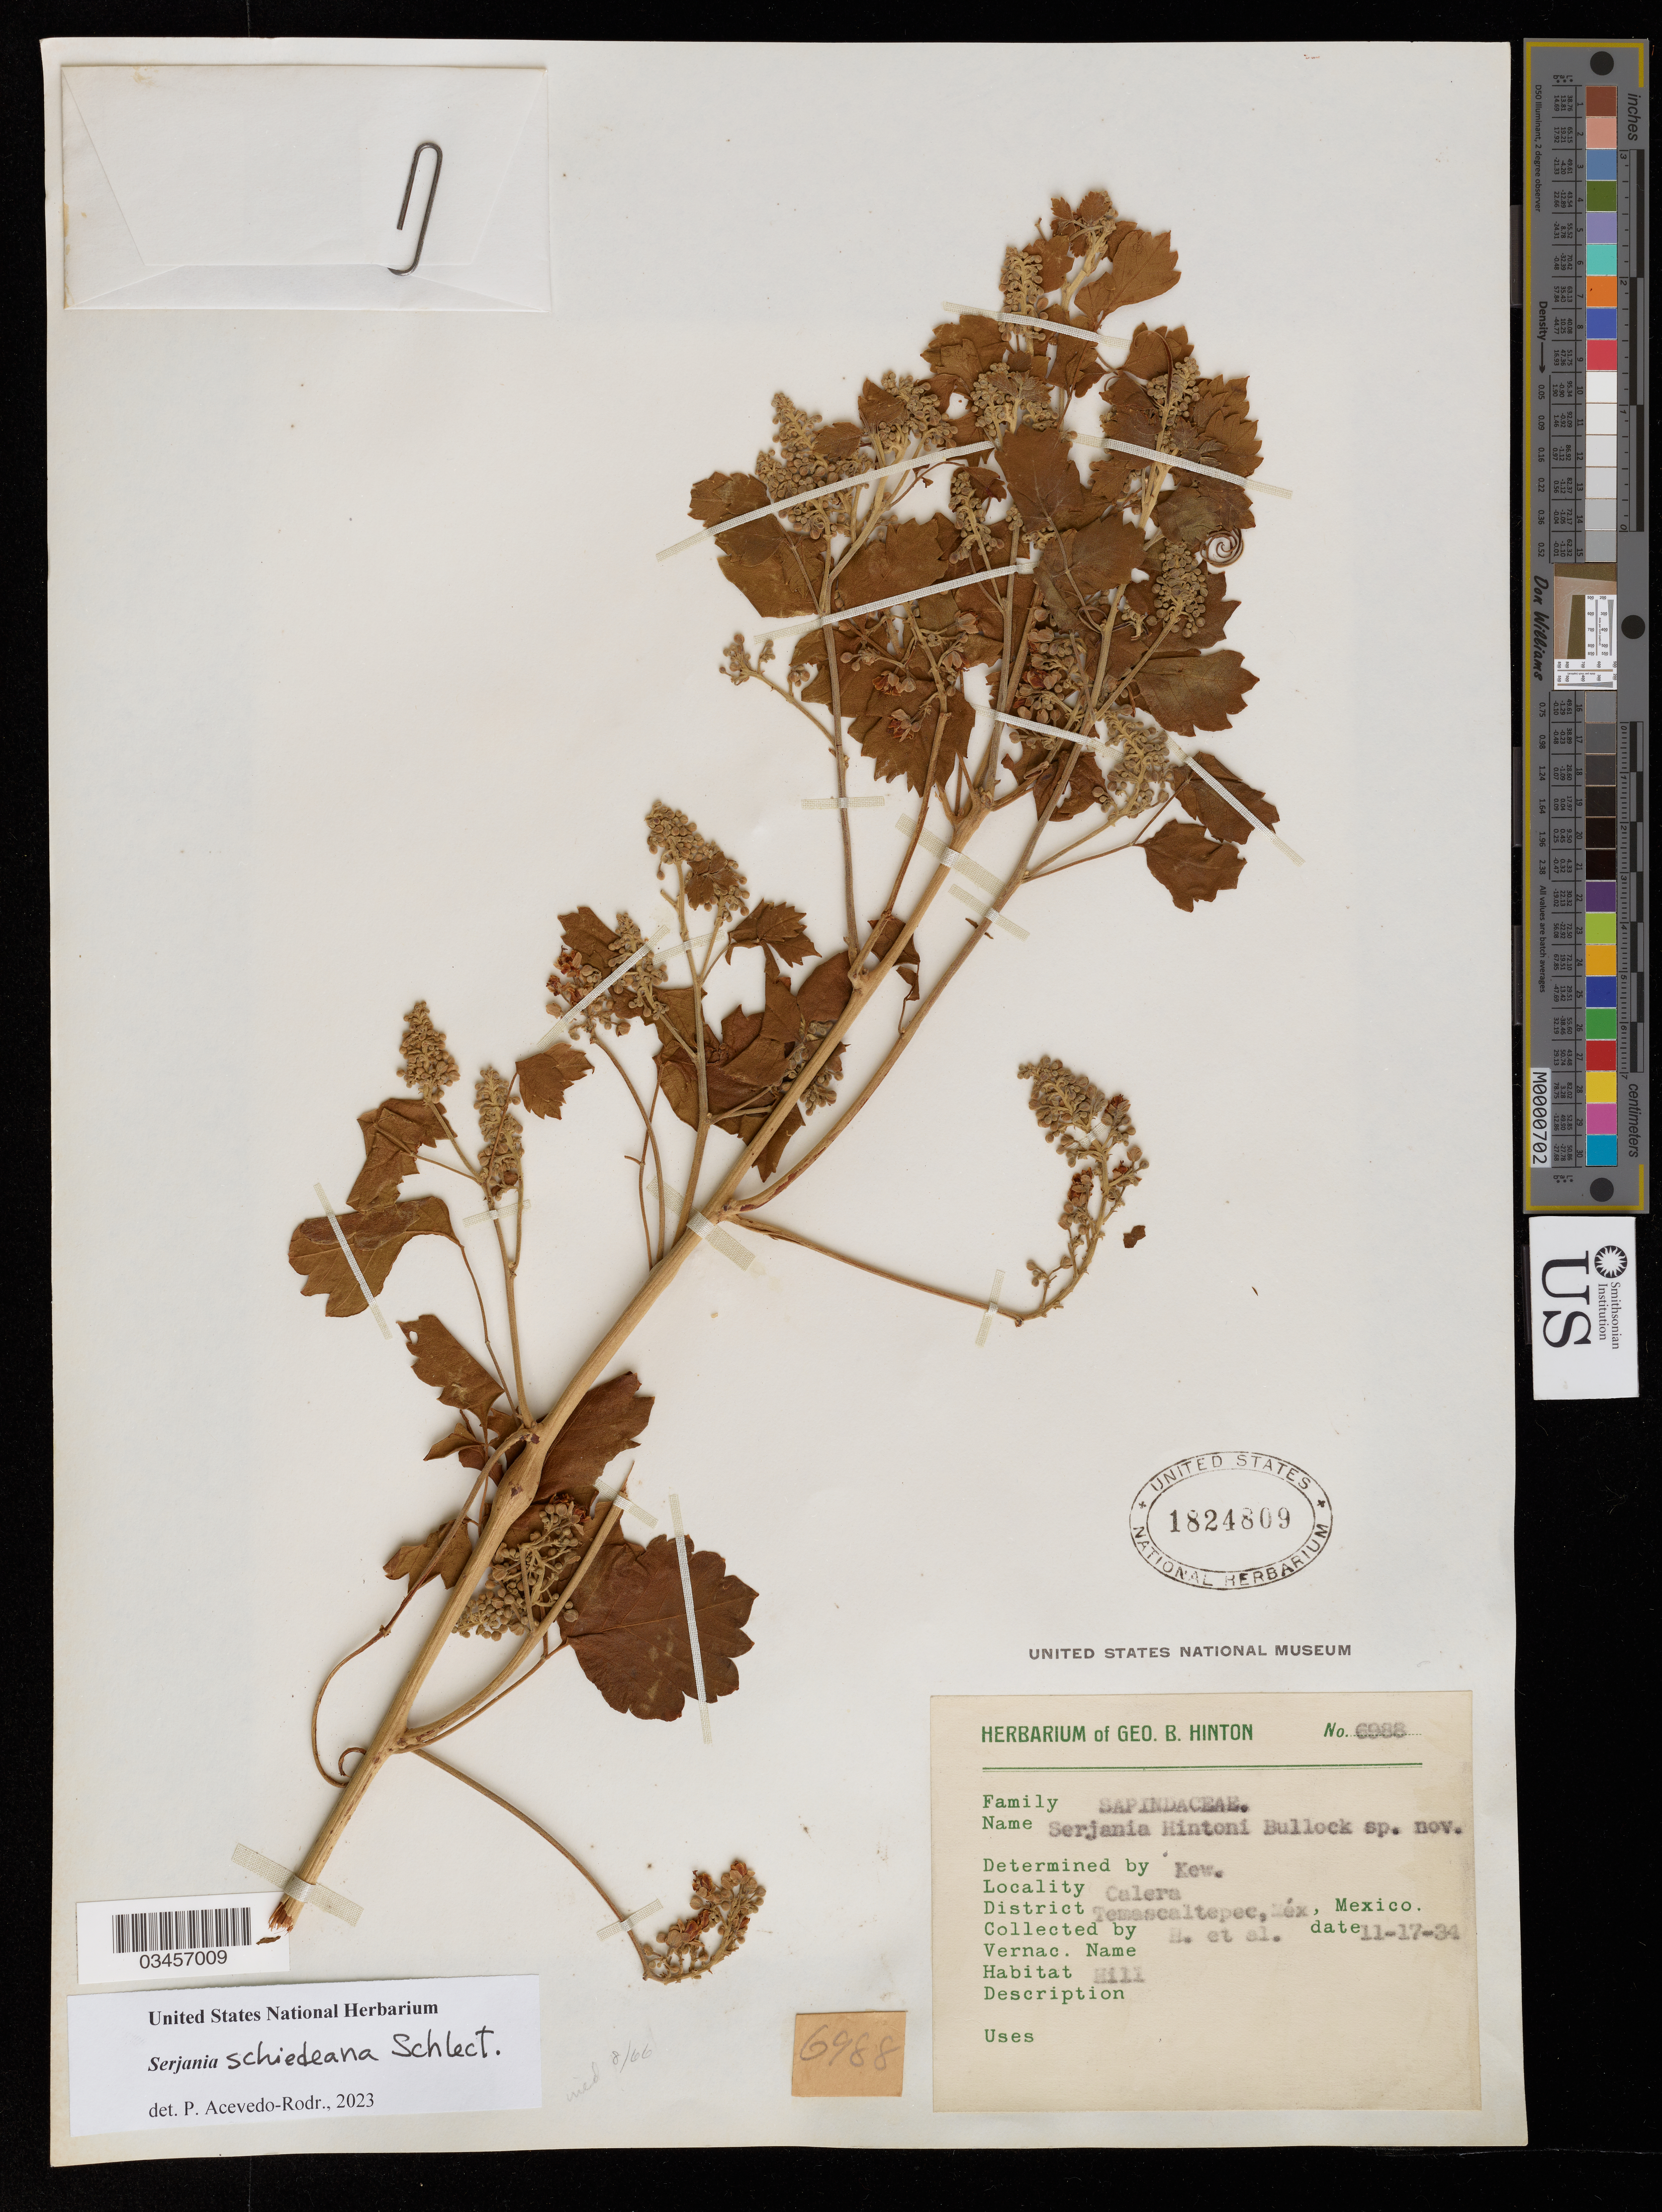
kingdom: Plantae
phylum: Tracheophyta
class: Magnoliopsida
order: Sapindales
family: Sapindaceae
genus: Serjania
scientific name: Serjania schiedeana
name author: Schltdl.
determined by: Acevedo-Rodriguez, P., (US), Smithsonian Institution - National Museum of Natural History (UNITED STATES)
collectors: G. B. Hinton et al.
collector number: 6988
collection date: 1934-11-17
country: Mexico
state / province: México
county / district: Temascaltepec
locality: Calera.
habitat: Hill.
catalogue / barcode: US 1824809